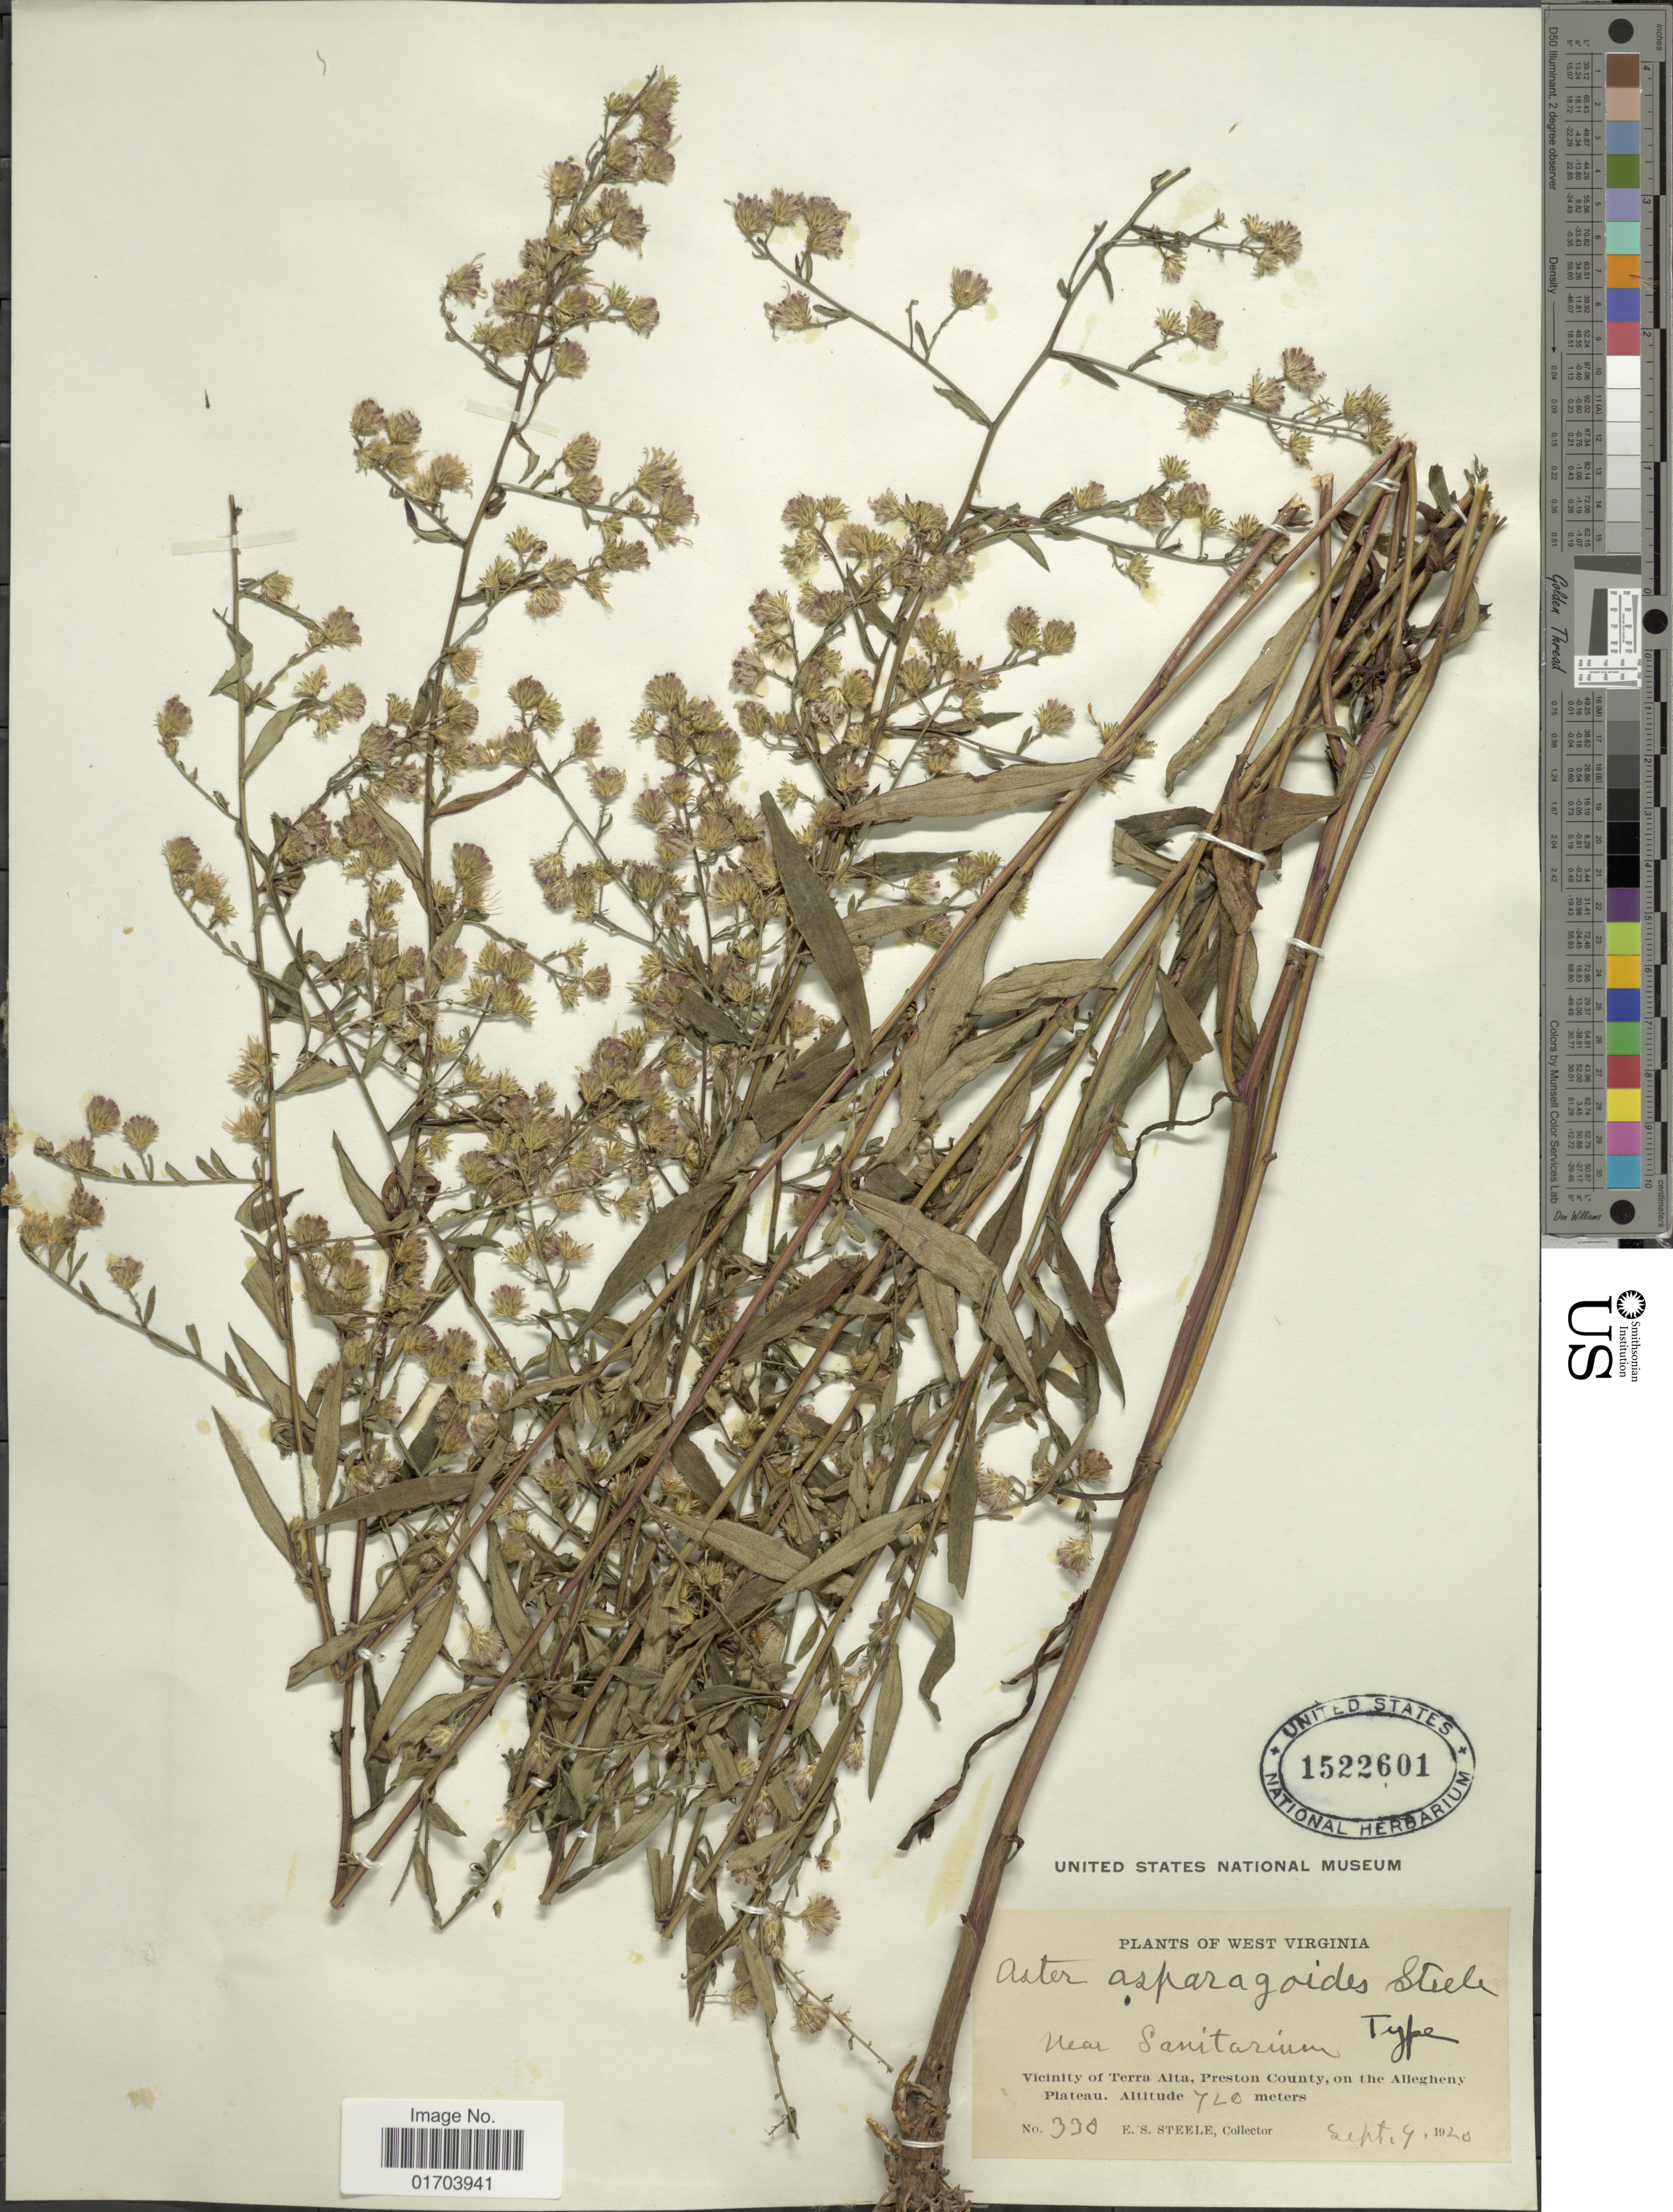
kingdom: Plantae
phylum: Tracheophyta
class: Magnoliopsida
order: Asterales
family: Asteraceae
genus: Aster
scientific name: Aster asparagoides E.S. Steele sp. nov. ined.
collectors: E. Steele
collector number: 330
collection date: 1920-09-09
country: United States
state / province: West Virginia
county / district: Preston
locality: Near Sanitarium, Vicinity of Terra Alta, Preston County, on the Allegheny Plateau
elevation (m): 720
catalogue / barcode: US 1522601